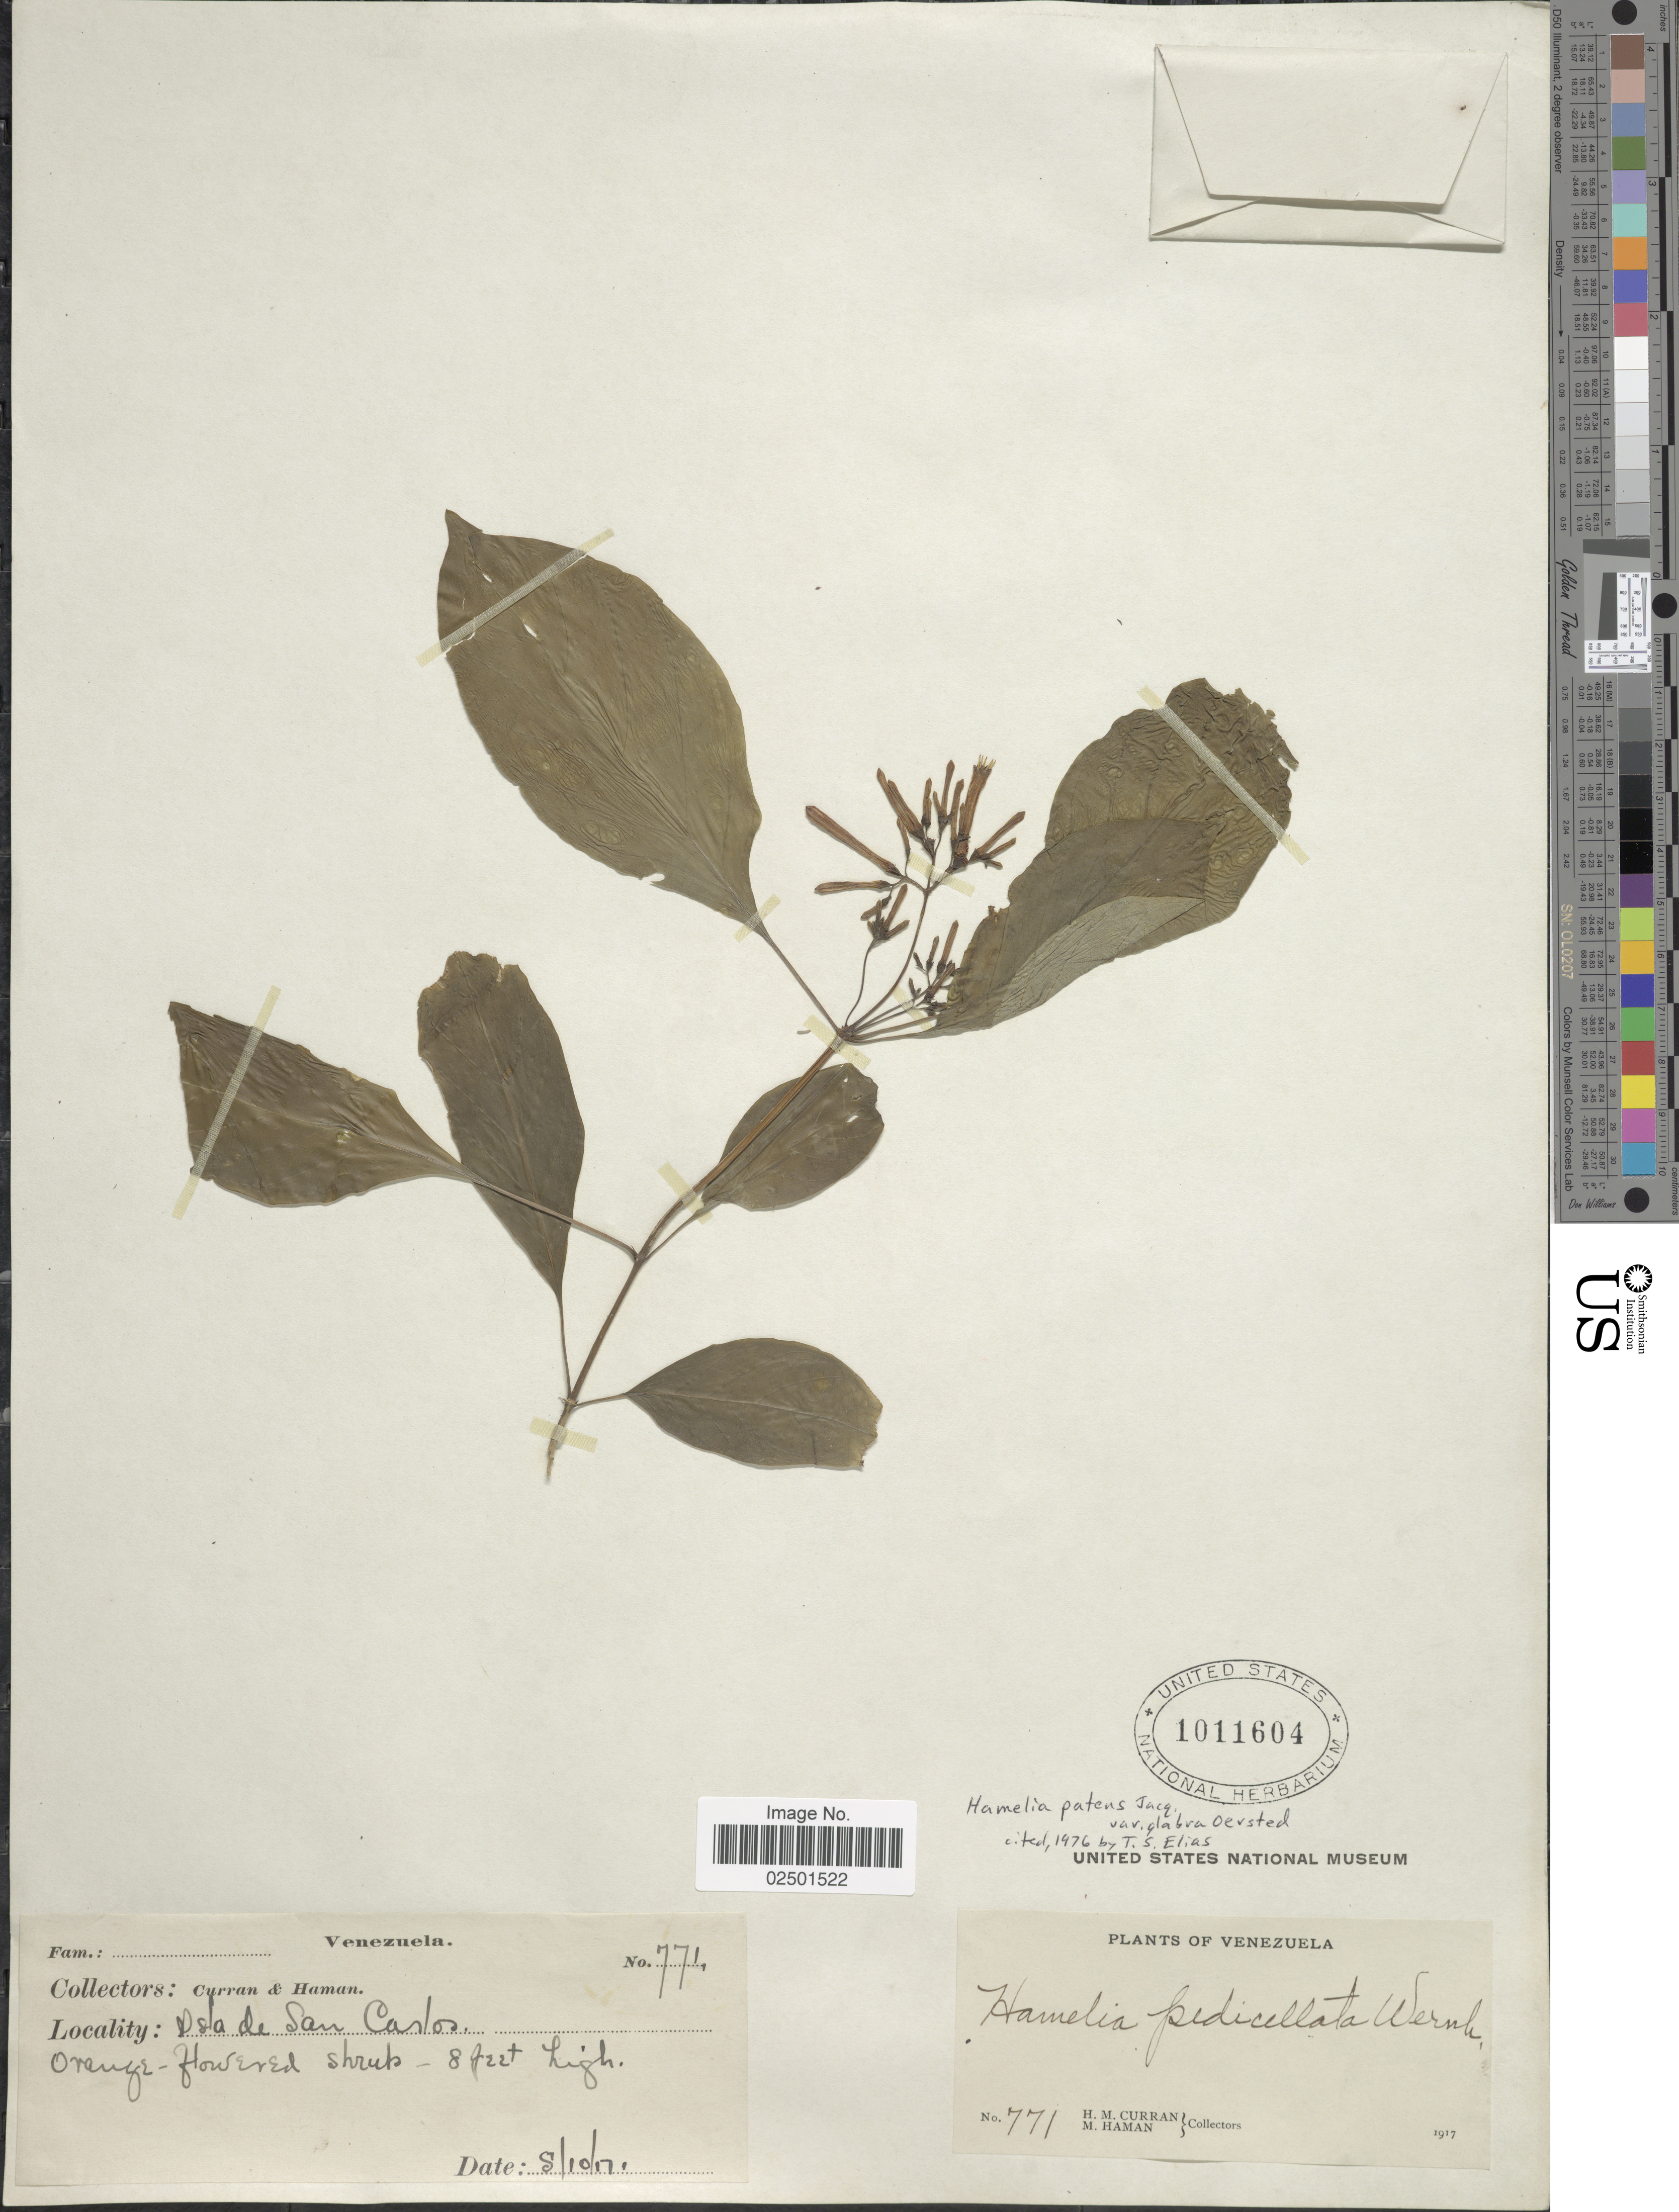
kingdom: Plantae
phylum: Tracheophyta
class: Magnoliopsida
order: Gentianales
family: Rubiaceae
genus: Hamelia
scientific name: Hamelia patens var. glabra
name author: Oerst.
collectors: H. M. Curran & H. Haman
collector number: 771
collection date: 1917-10-08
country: Venezuela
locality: Isla de San Carlos.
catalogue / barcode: US 1011604